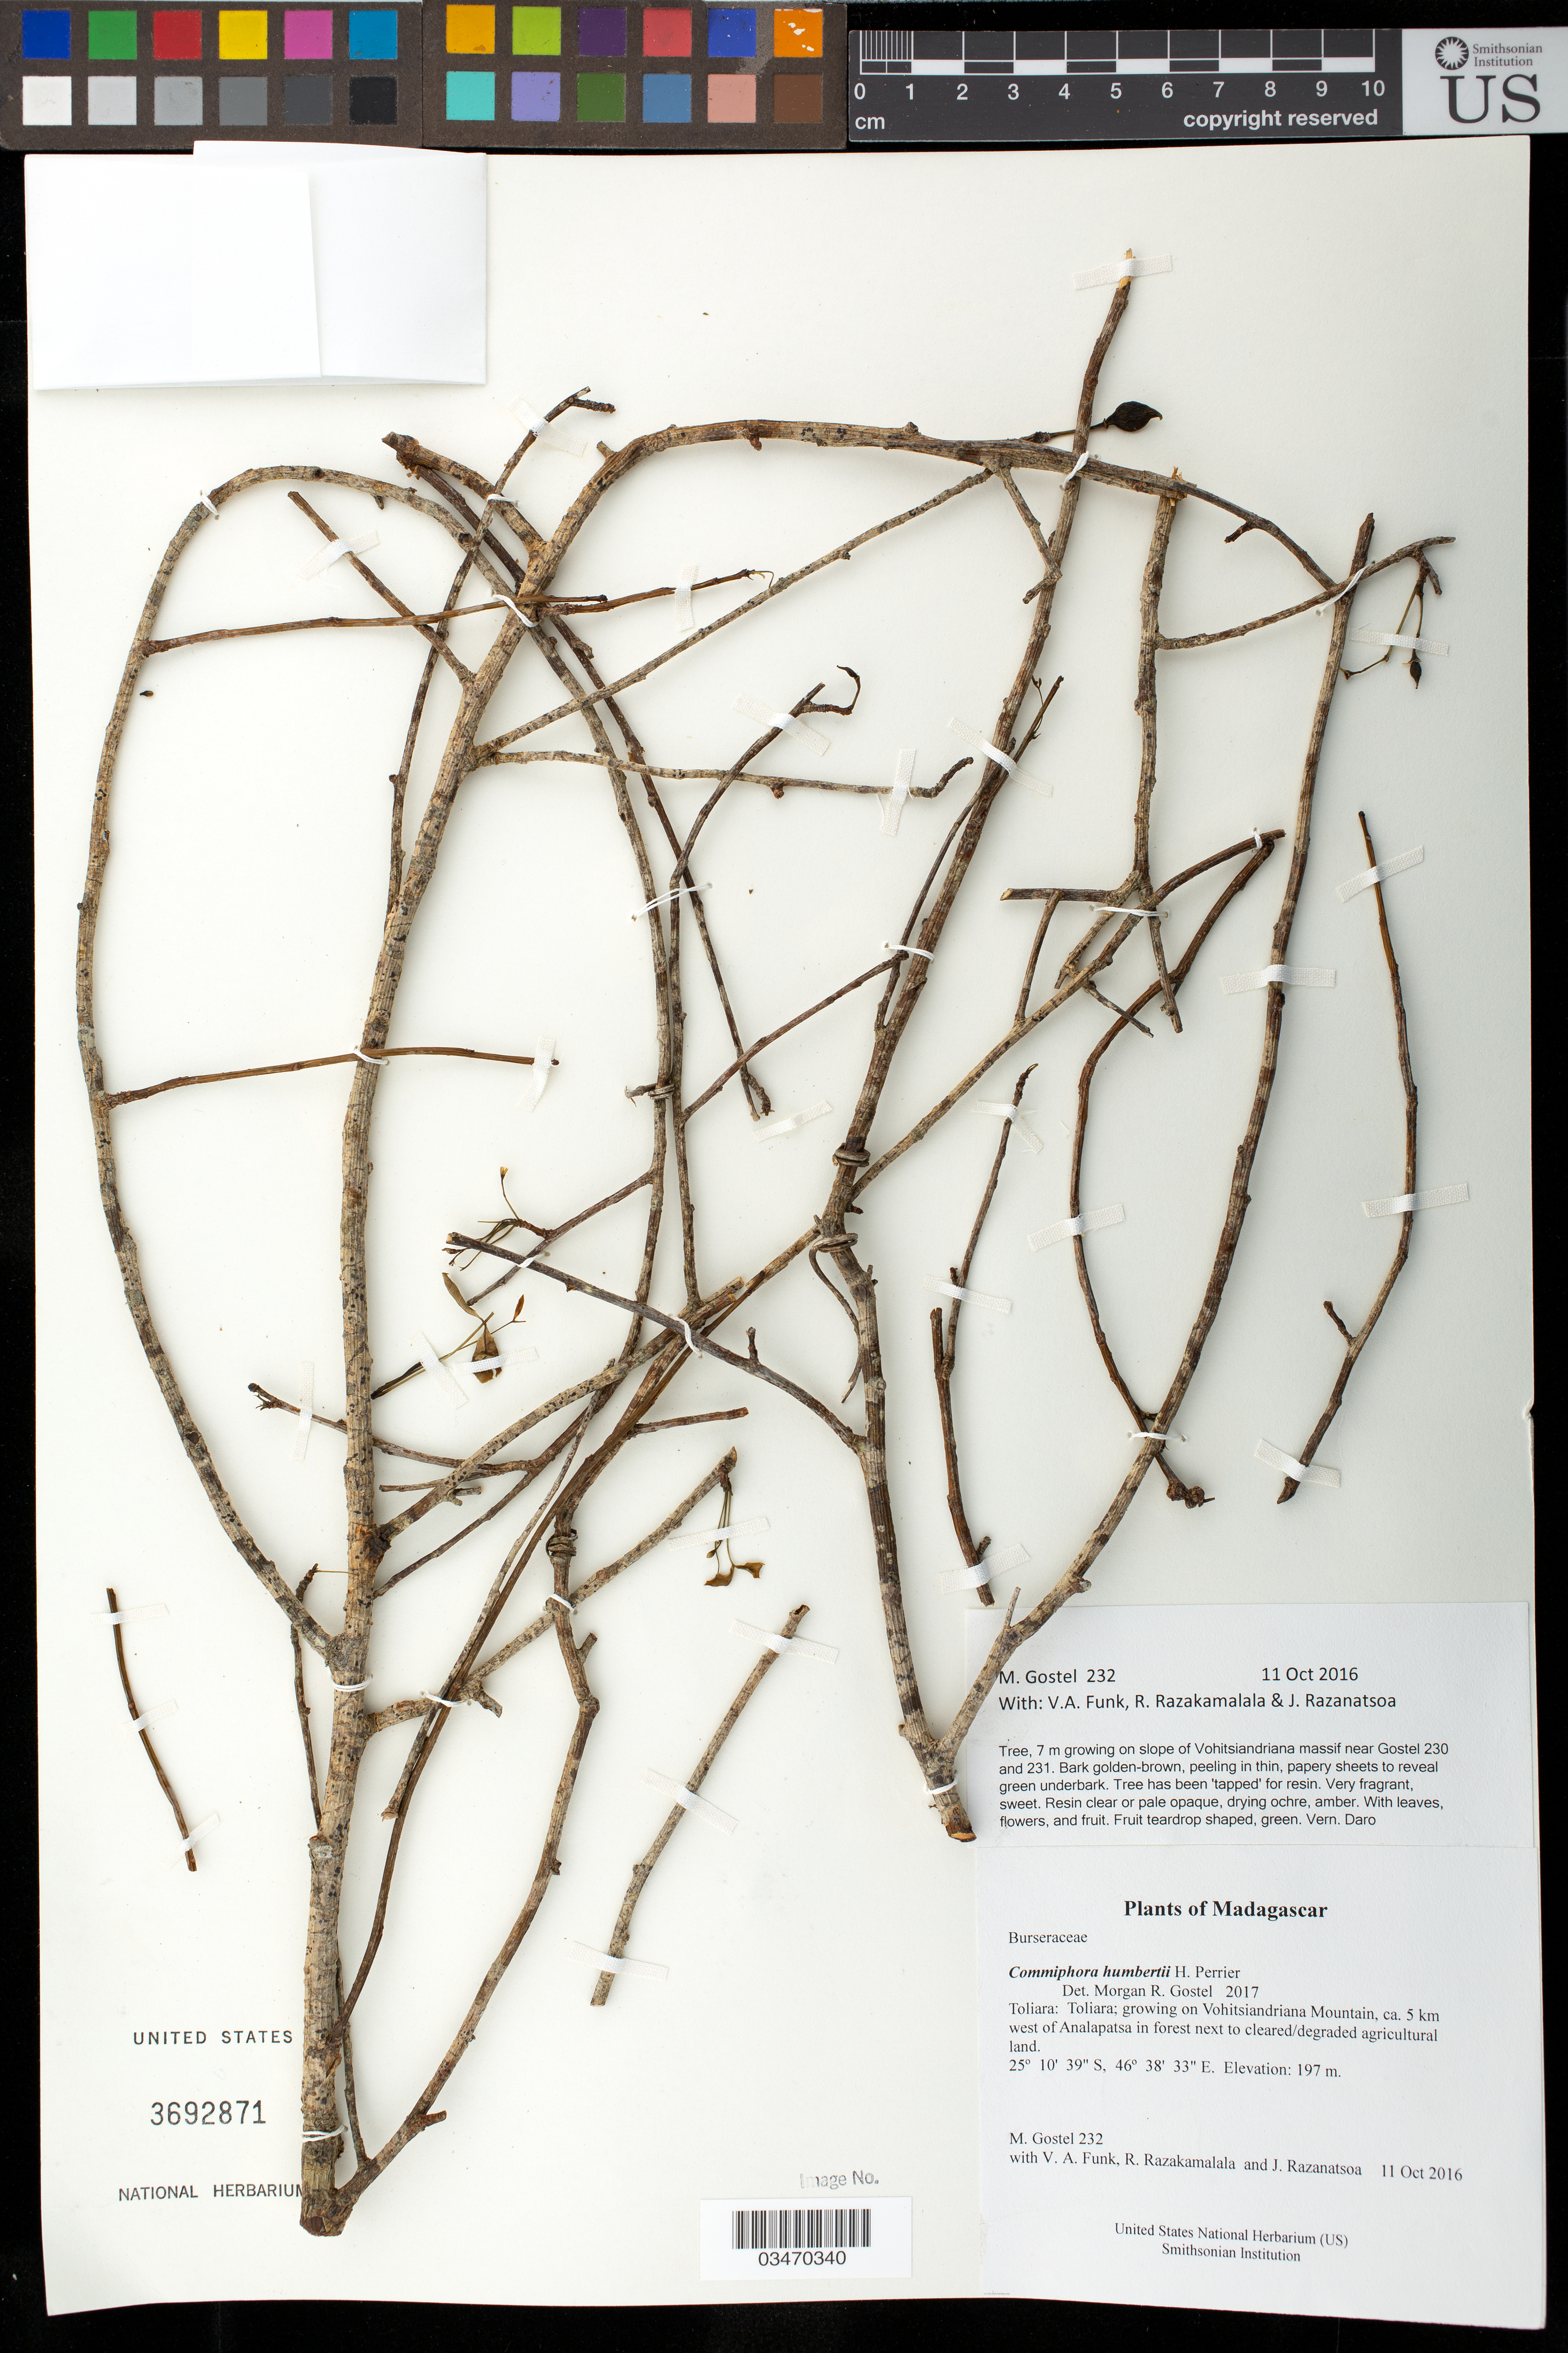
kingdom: Plantae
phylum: Tracheophyta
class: Magnoliopsida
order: Sapindales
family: Burseraceae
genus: Commiphora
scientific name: Commiphora humbertii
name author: H. Perrier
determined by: Gostel, Morgan R., (BRIT), Botanical Research Institute of Texas (UNITED STATES)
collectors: V. Funk, R. Razakamalala & J. Razanatsoa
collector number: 232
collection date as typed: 11 Oct 2016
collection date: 2016-10-11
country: Madagascar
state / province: Anosy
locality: Toliara; growing on Vohitsiandriana Mountain, ca. 5 km west of Analapatsa in forest next to cleared/degraded agricultural land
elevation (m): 197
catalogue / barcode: US 3692871